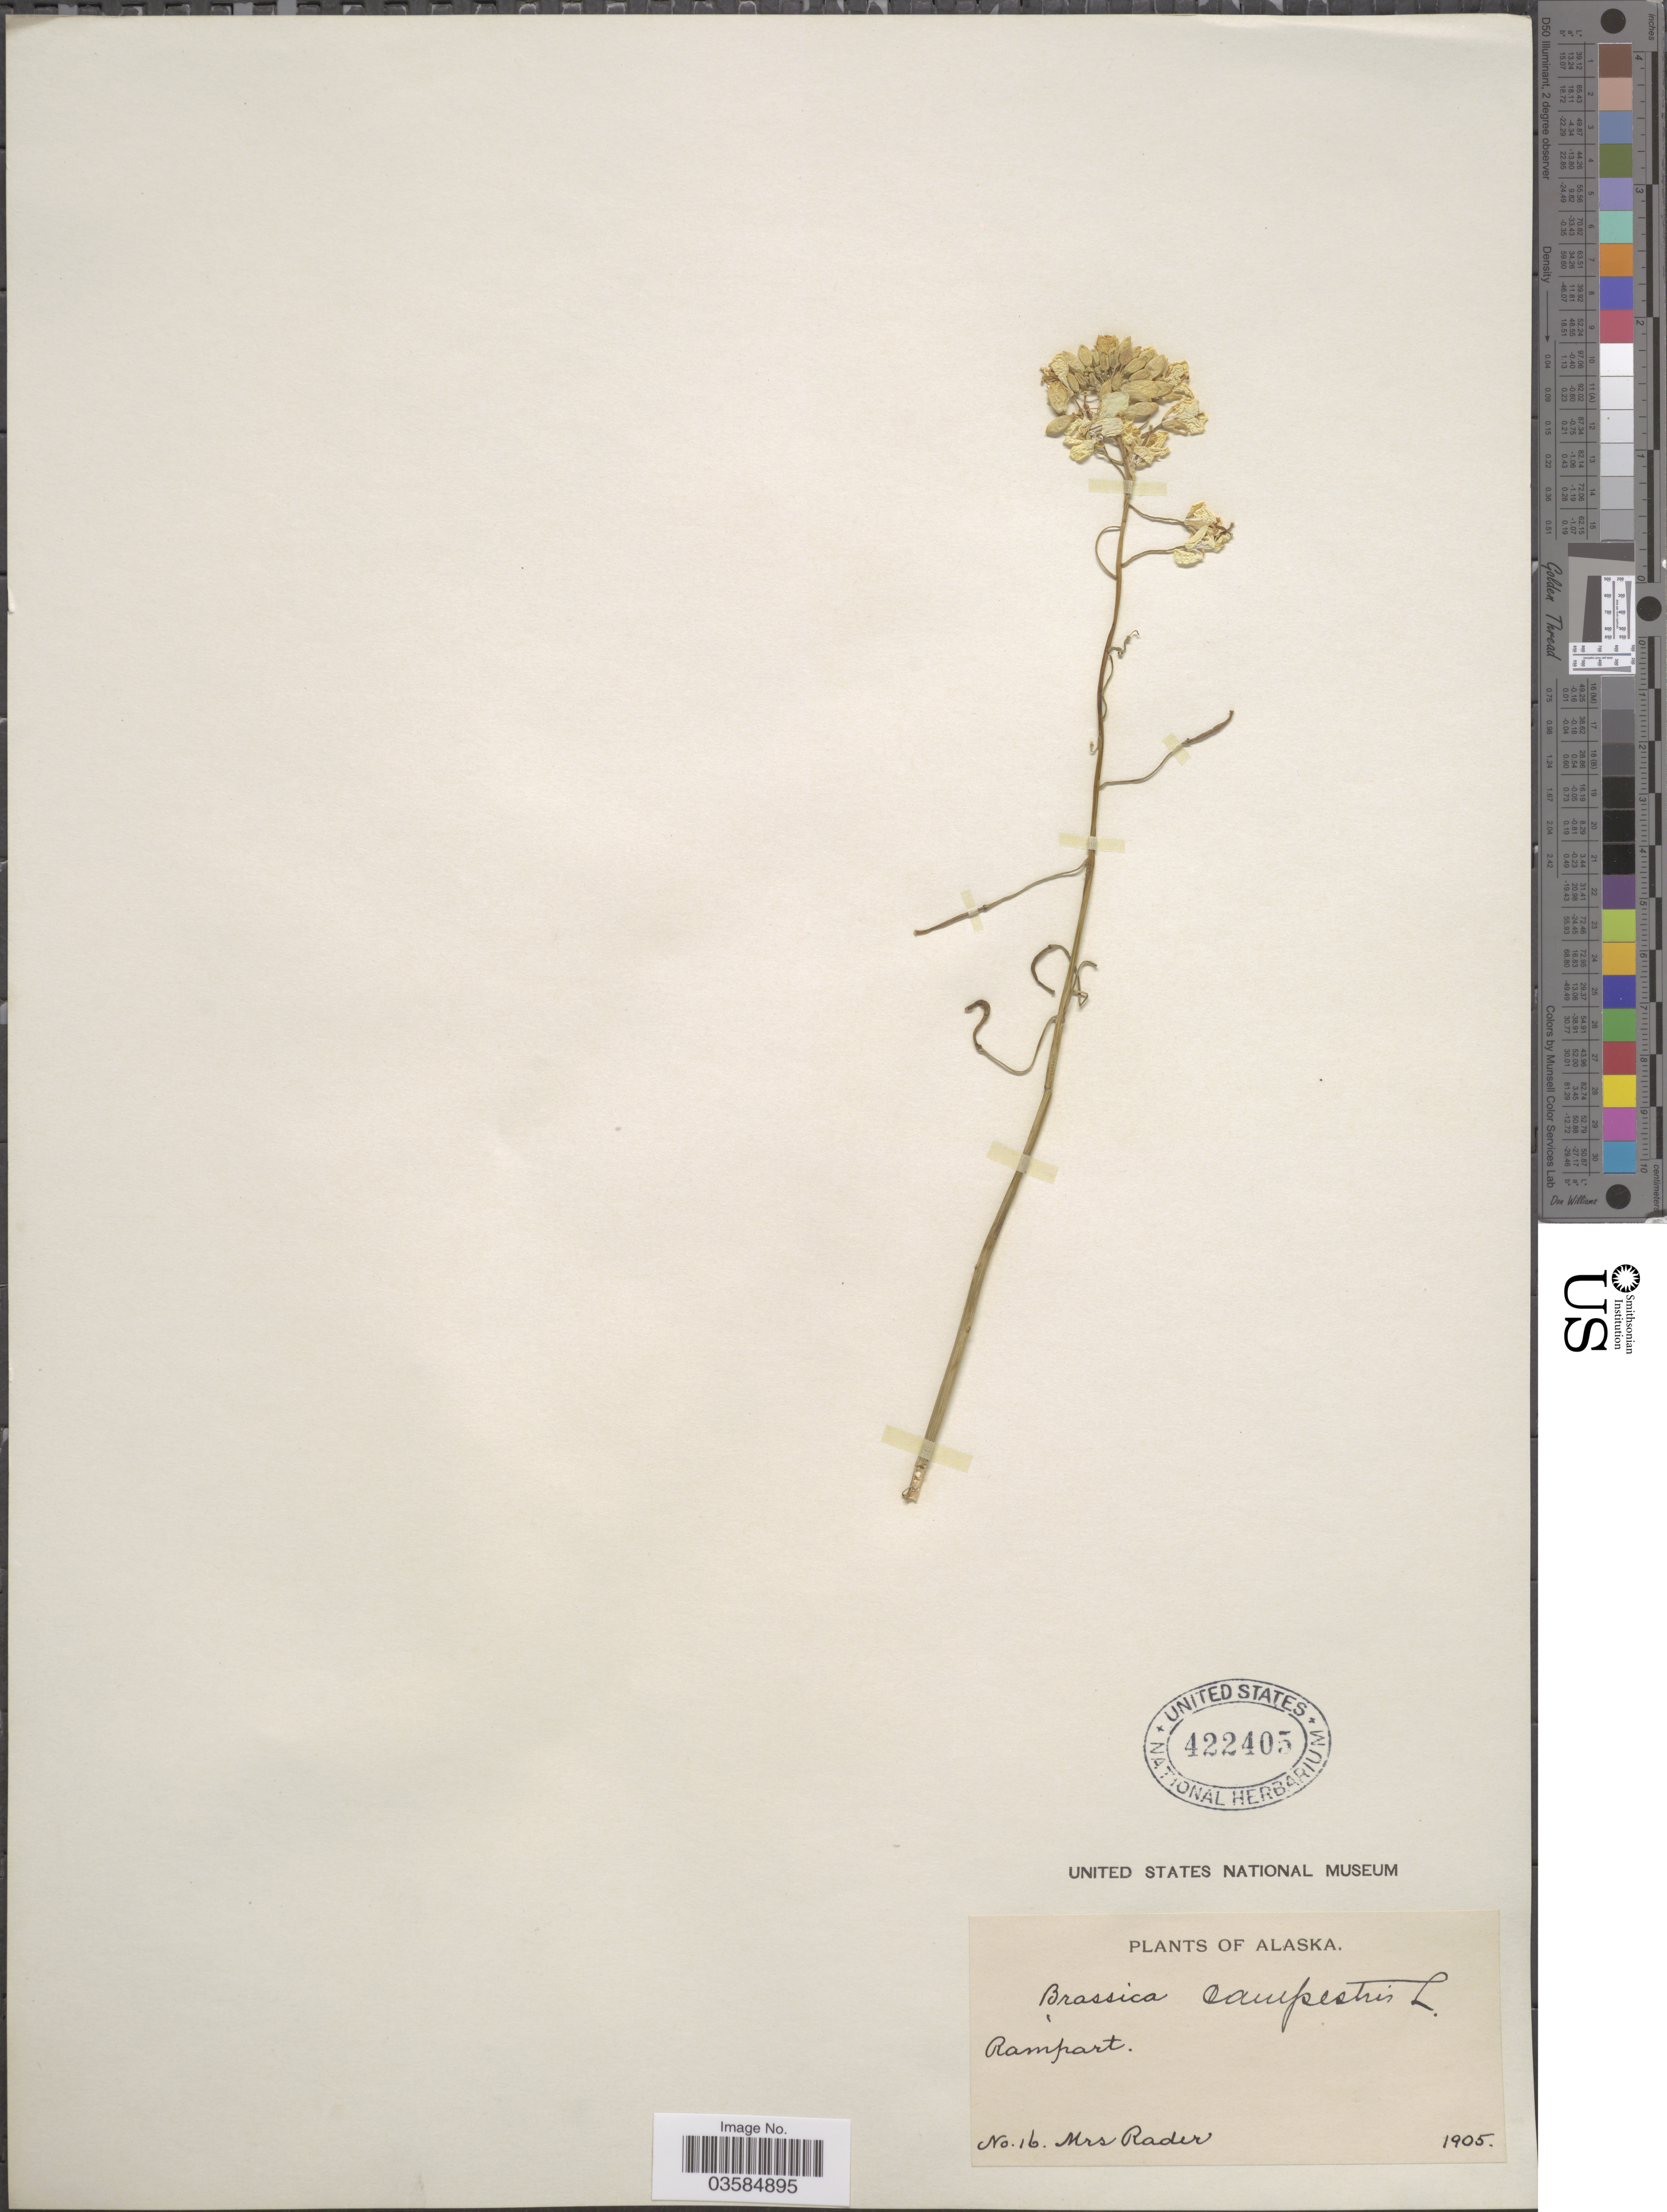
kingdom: Plantae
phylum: Tracheophyta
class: Magnoliopsida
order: Brassicales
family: Brassicaceae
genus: Brassica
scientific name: Brassica campestris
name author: L.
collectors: Mrs. Rader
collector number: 16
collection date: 1905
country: United States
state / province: Alaska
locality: Rampart.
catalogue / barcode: US 422405